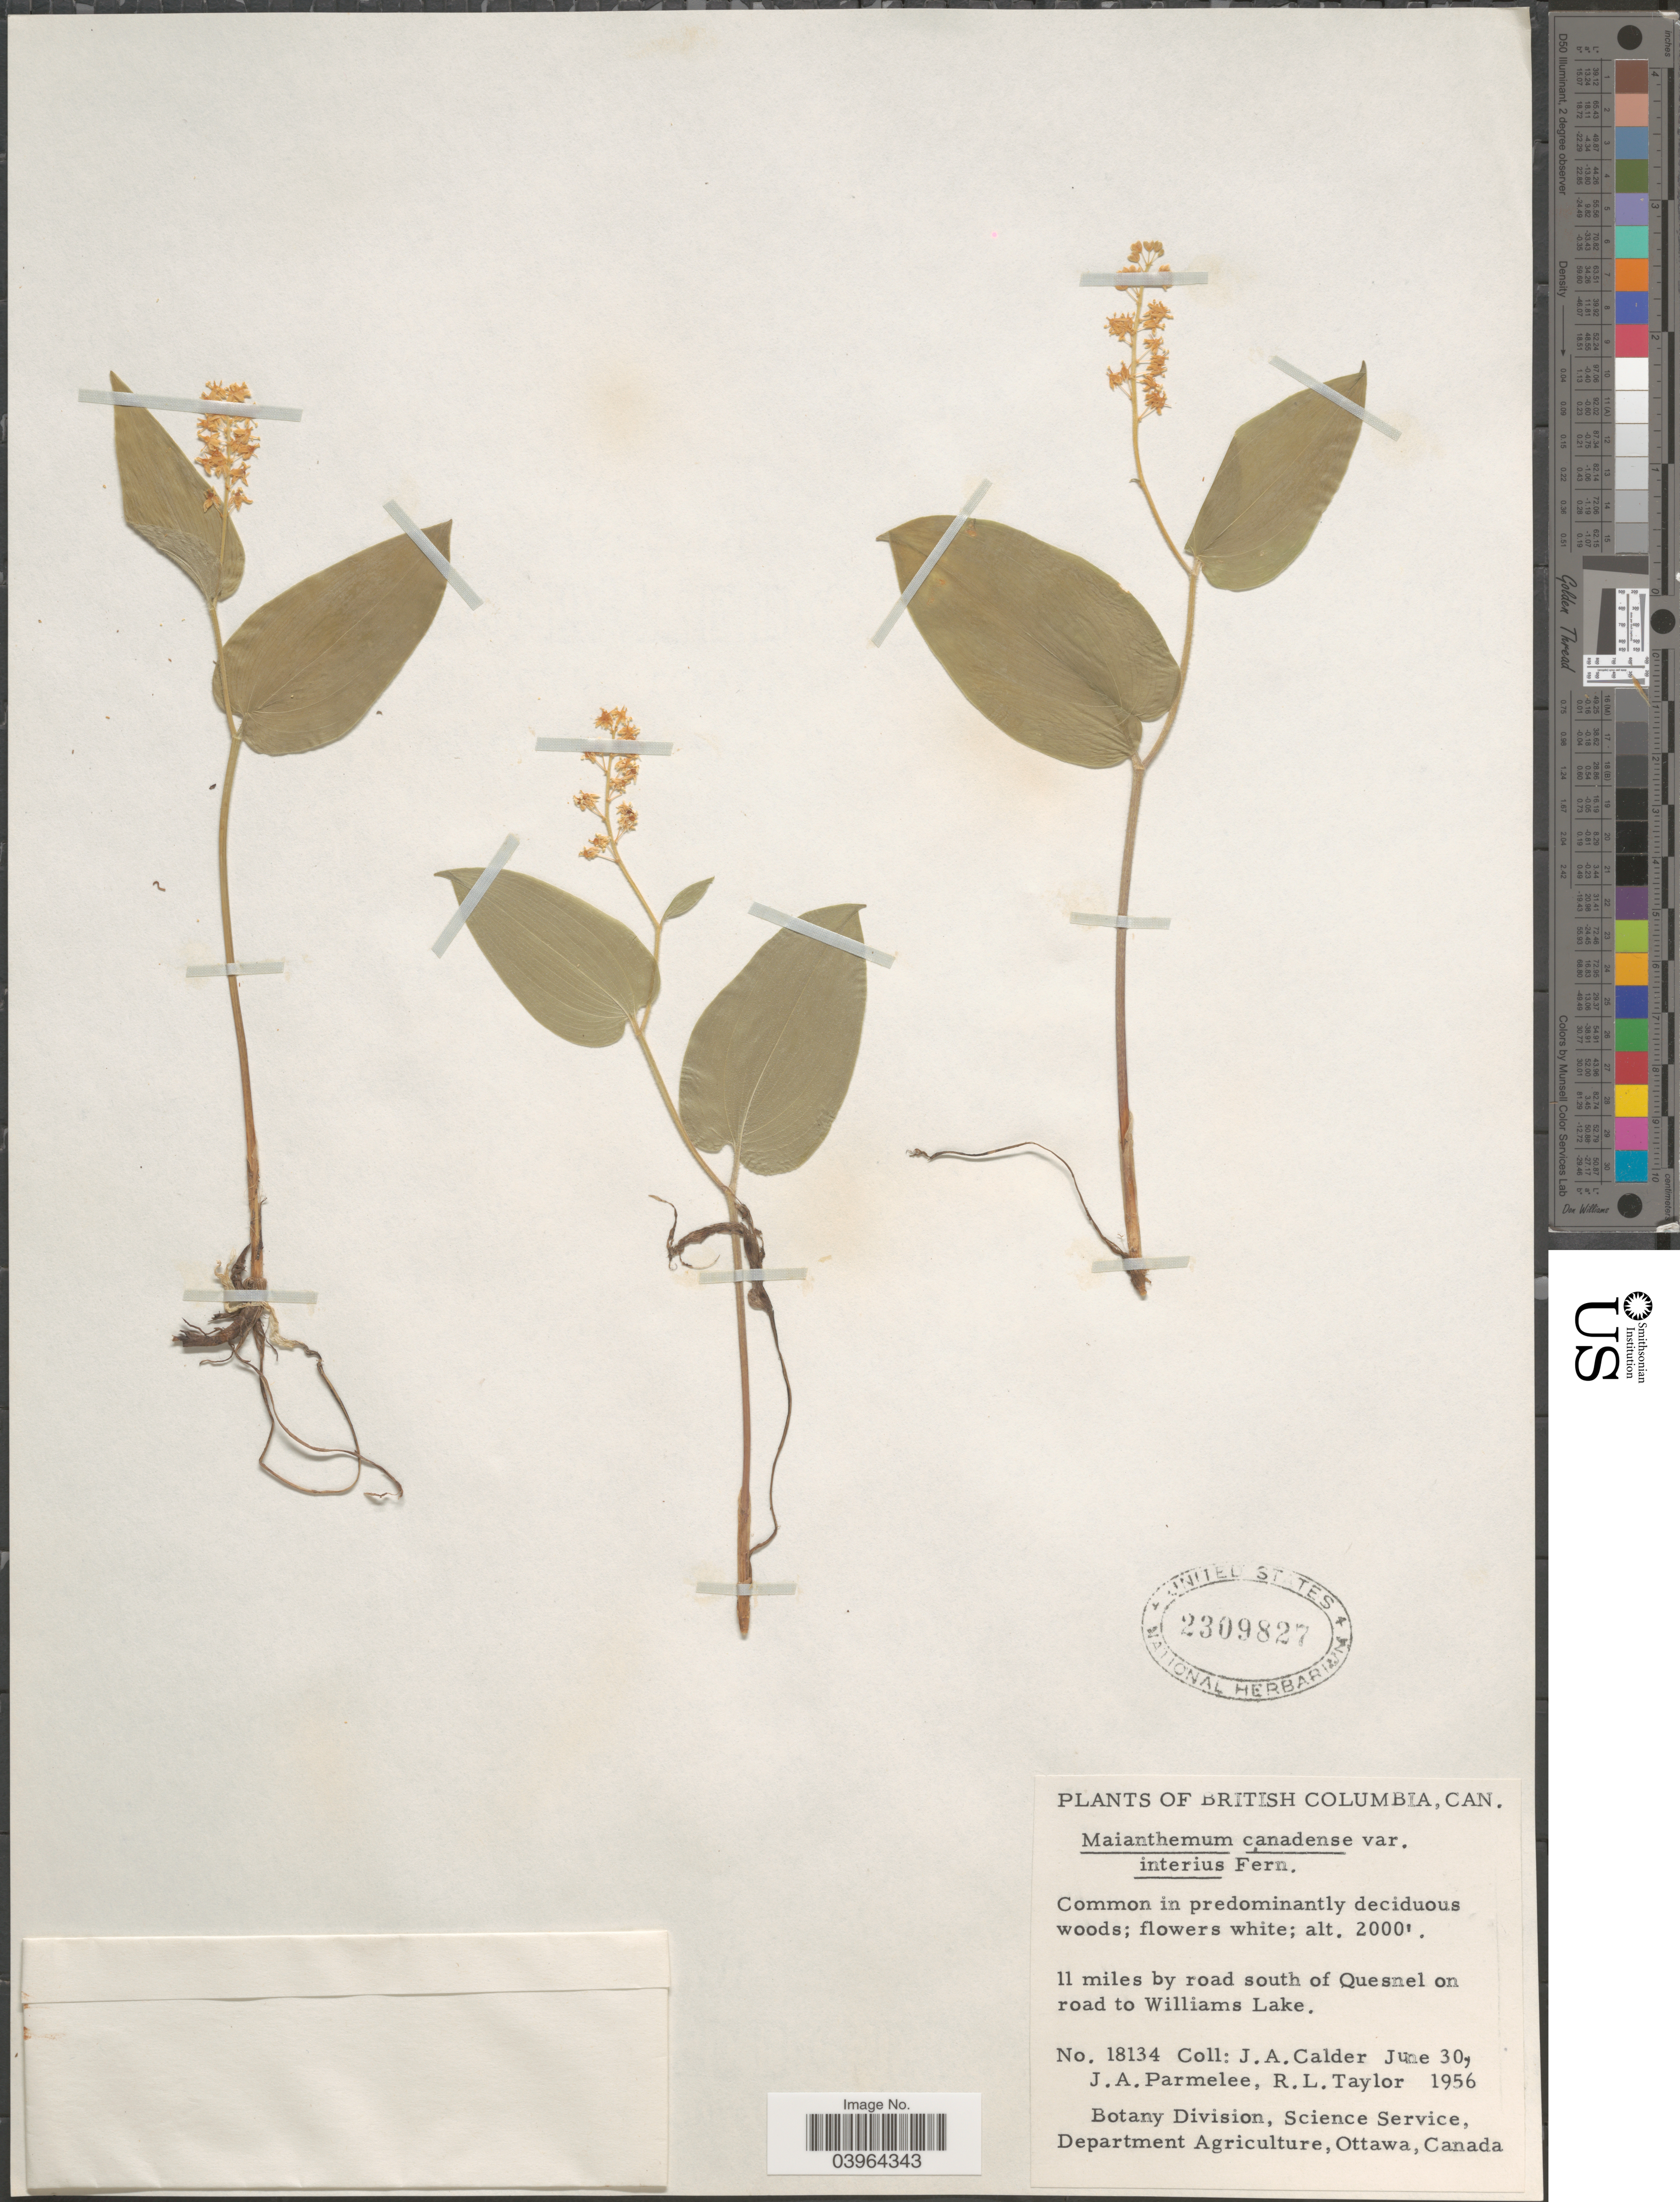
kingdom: Plantae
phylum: Tracheophyta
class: Liliopsida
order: Asparagales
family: Asparagaceae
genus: Maianthemum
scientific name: Maianthemum canadense var. interius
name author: Fernald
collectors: J. A. Calder, J. A. Parmelee & R. Taylor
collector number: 18134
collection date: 1956-06-30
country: Canada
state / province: British Columbia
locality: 11 miles by road south of Quesnel on road to Williams Lake.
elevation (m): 610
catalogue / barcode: US 2309827